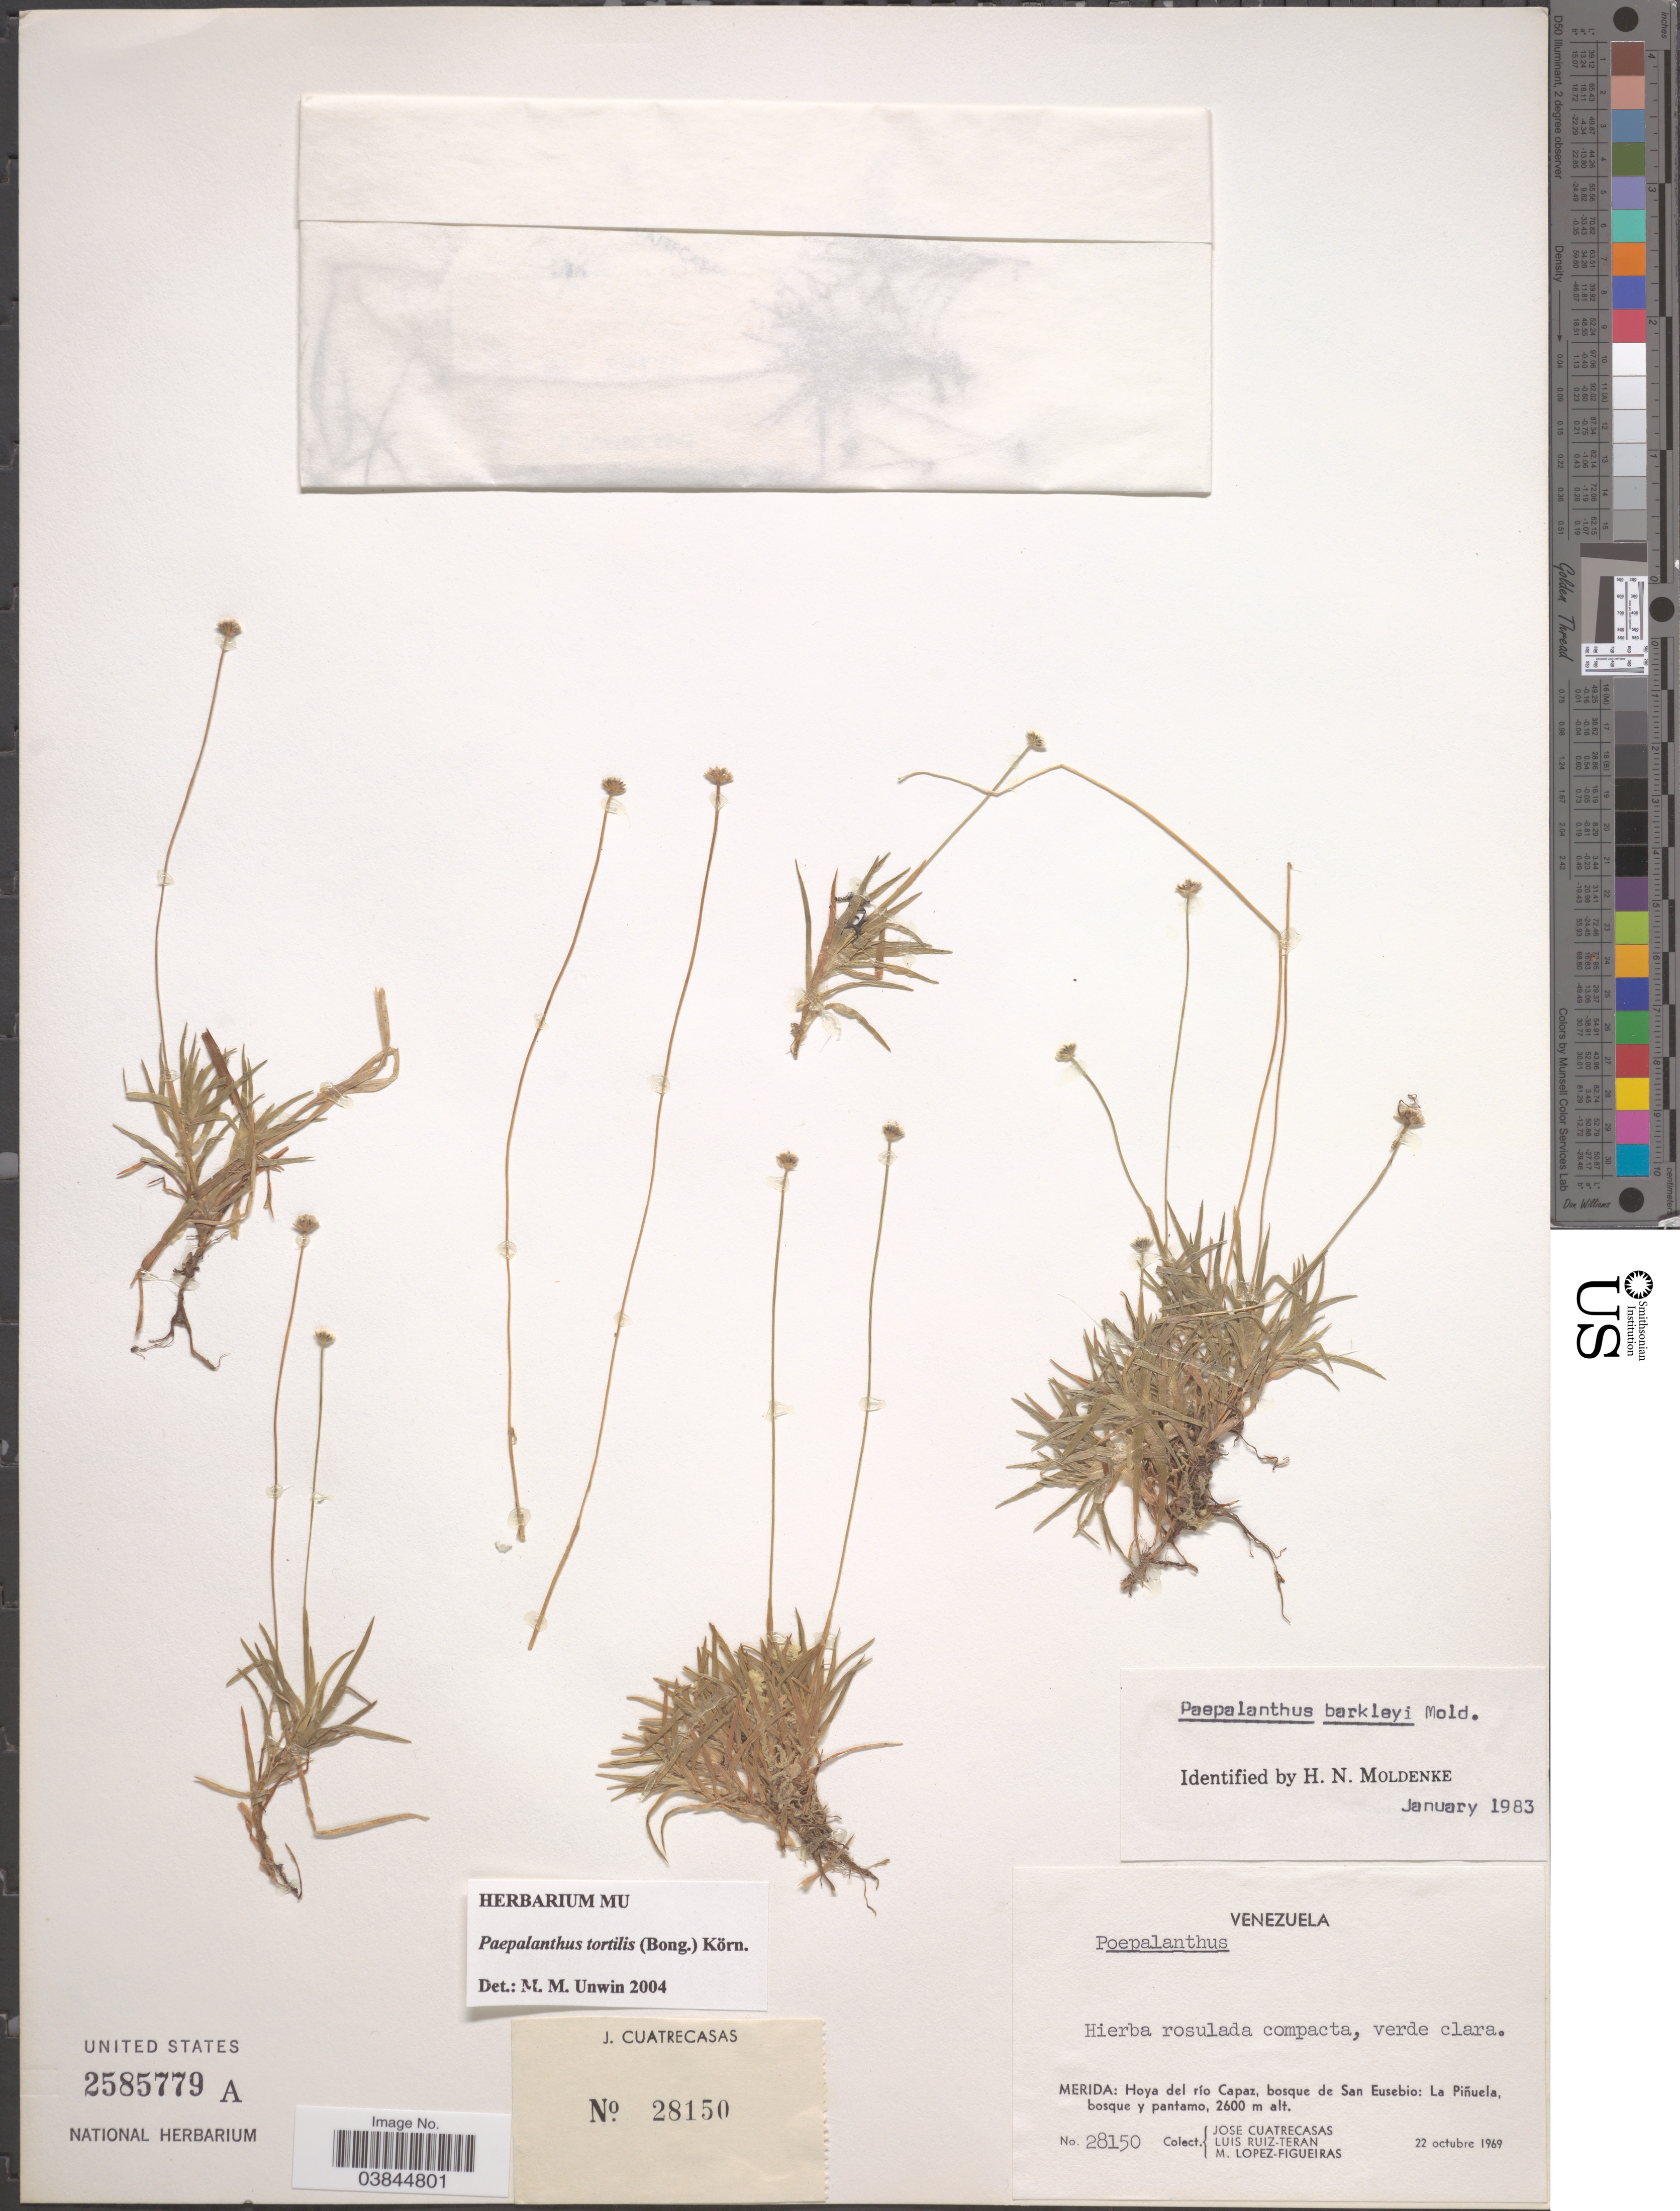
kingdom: Plantae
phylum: Tracheophyta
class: Liliopsida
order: Poales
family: Eriocaulaceae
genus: Paepalanthus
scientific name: Paepalanthus tortilis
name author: (Bong.) Koern.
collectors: J. Cuatrecasas, L. E. Ruíz-Terán & M. López Figueiras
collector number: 28150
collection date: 1969-10-22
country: Venezuela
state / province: Merida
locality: Hoya del río Capaz, bosque de San Eusebio: La Piñuela.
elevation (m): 2600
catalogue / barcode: US 2585779A